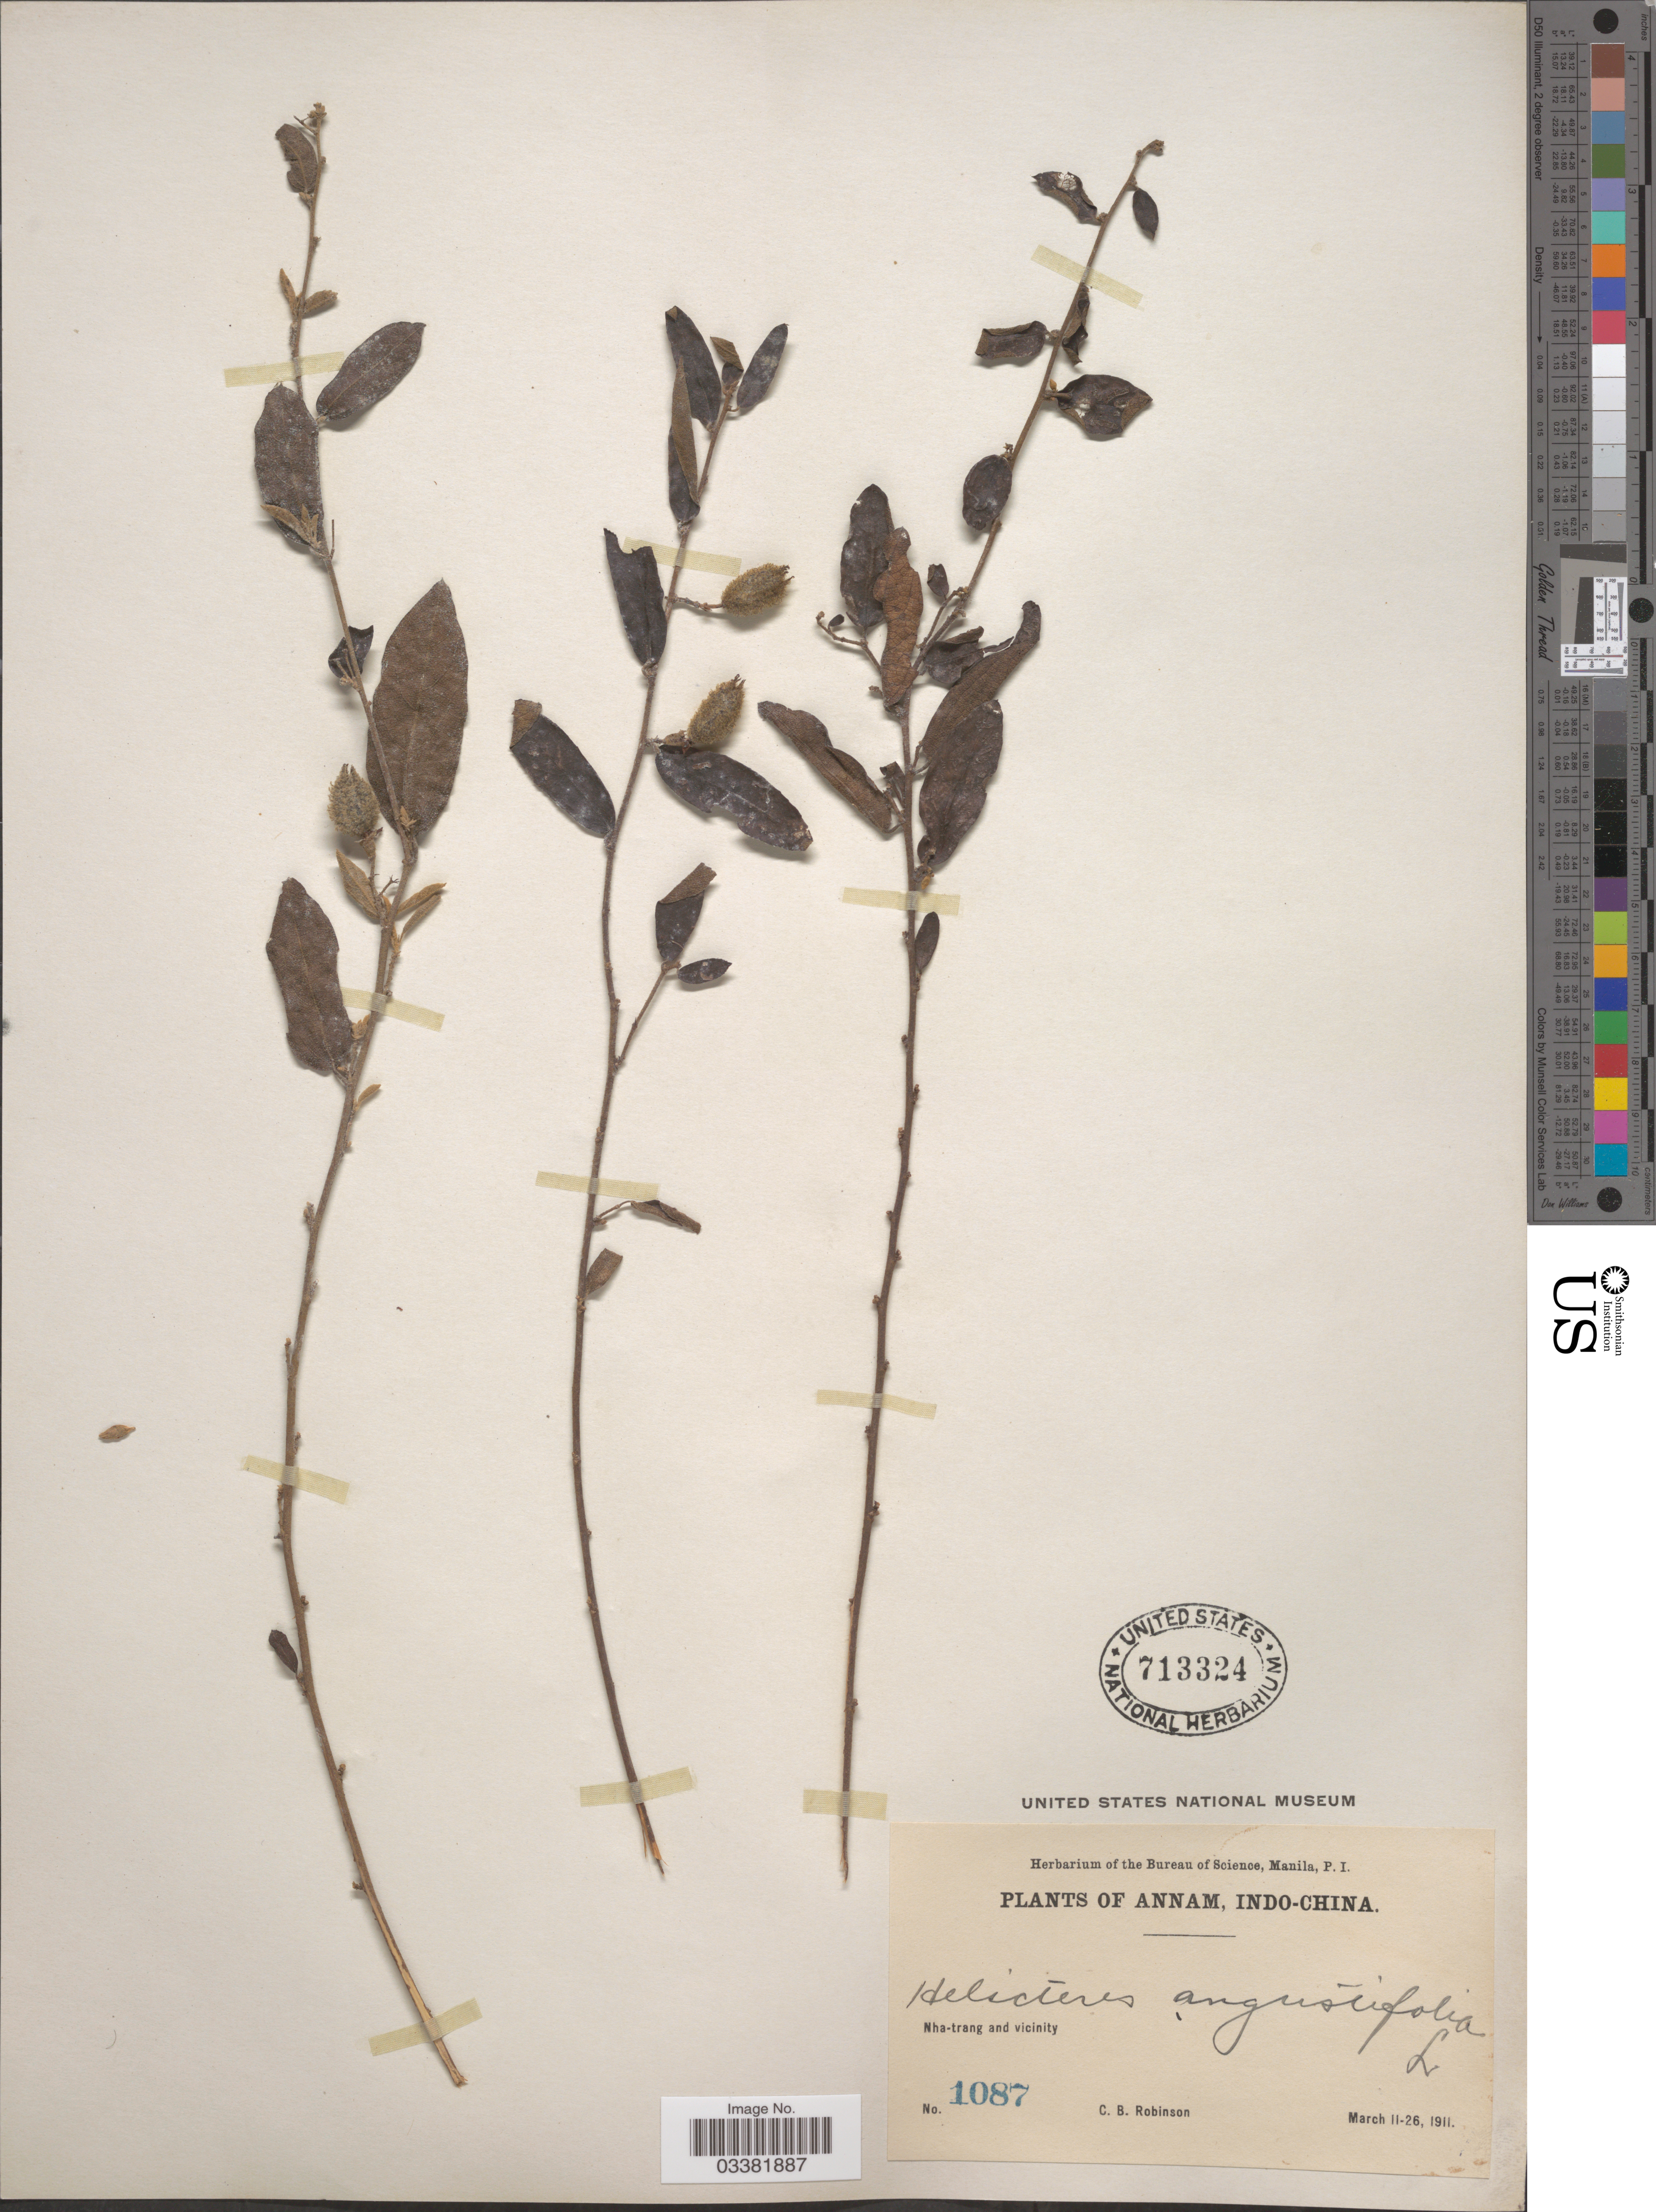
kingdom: Plantae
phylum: Tracheophyta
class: Magnoliopsida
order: Malvales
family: Malvaceae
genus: Helicteres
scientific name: Helicteres angustifolia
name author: L.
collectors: C. Robinson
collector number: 1087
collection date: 1911-03-11/1911-03-26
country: Vietnam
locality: Indo-China. Nha-trang and vicinity.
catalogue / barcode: US 713324